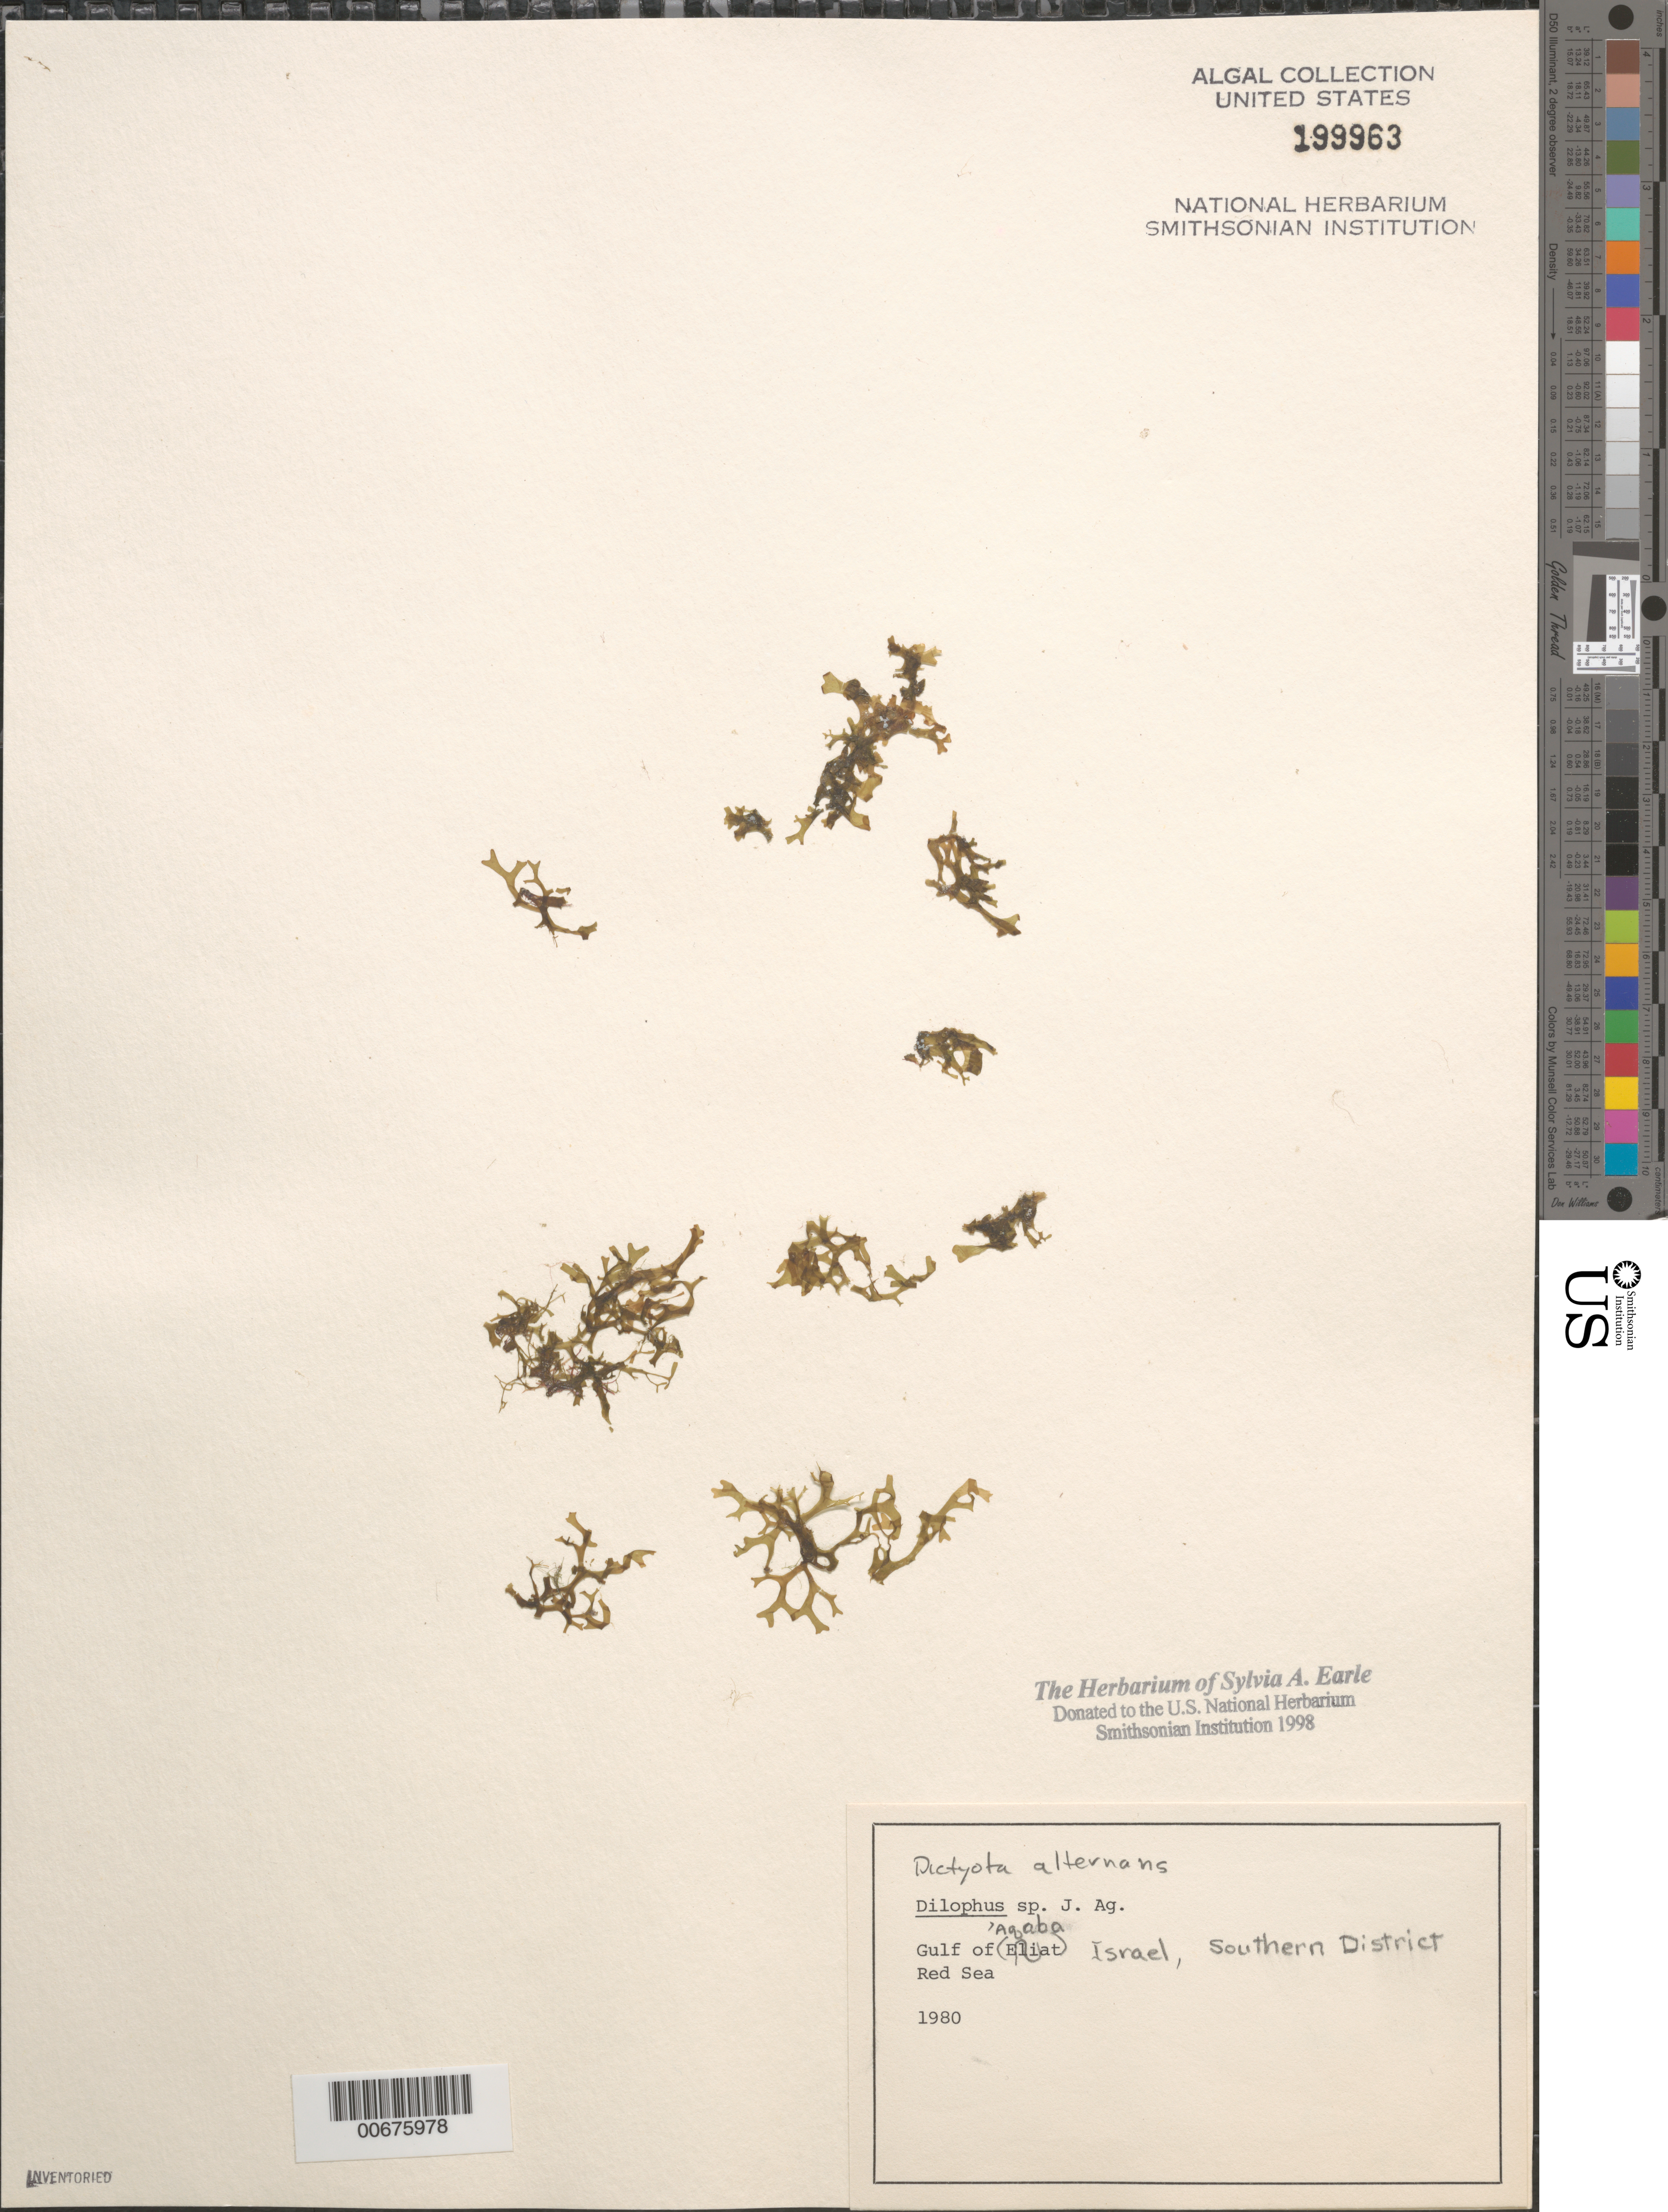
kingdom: Chromista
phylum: Ochrophyta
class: Phaeophyceae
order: Dictyotales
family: Dictyotaceae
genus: Dictyota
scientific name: Dictyota pinnatifida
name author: Kütz.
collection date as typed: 1980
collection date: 1980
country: Israel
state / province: Southern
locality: Gulf of 'Aqaba (Eilat), Red Sea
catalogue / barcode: US 199963